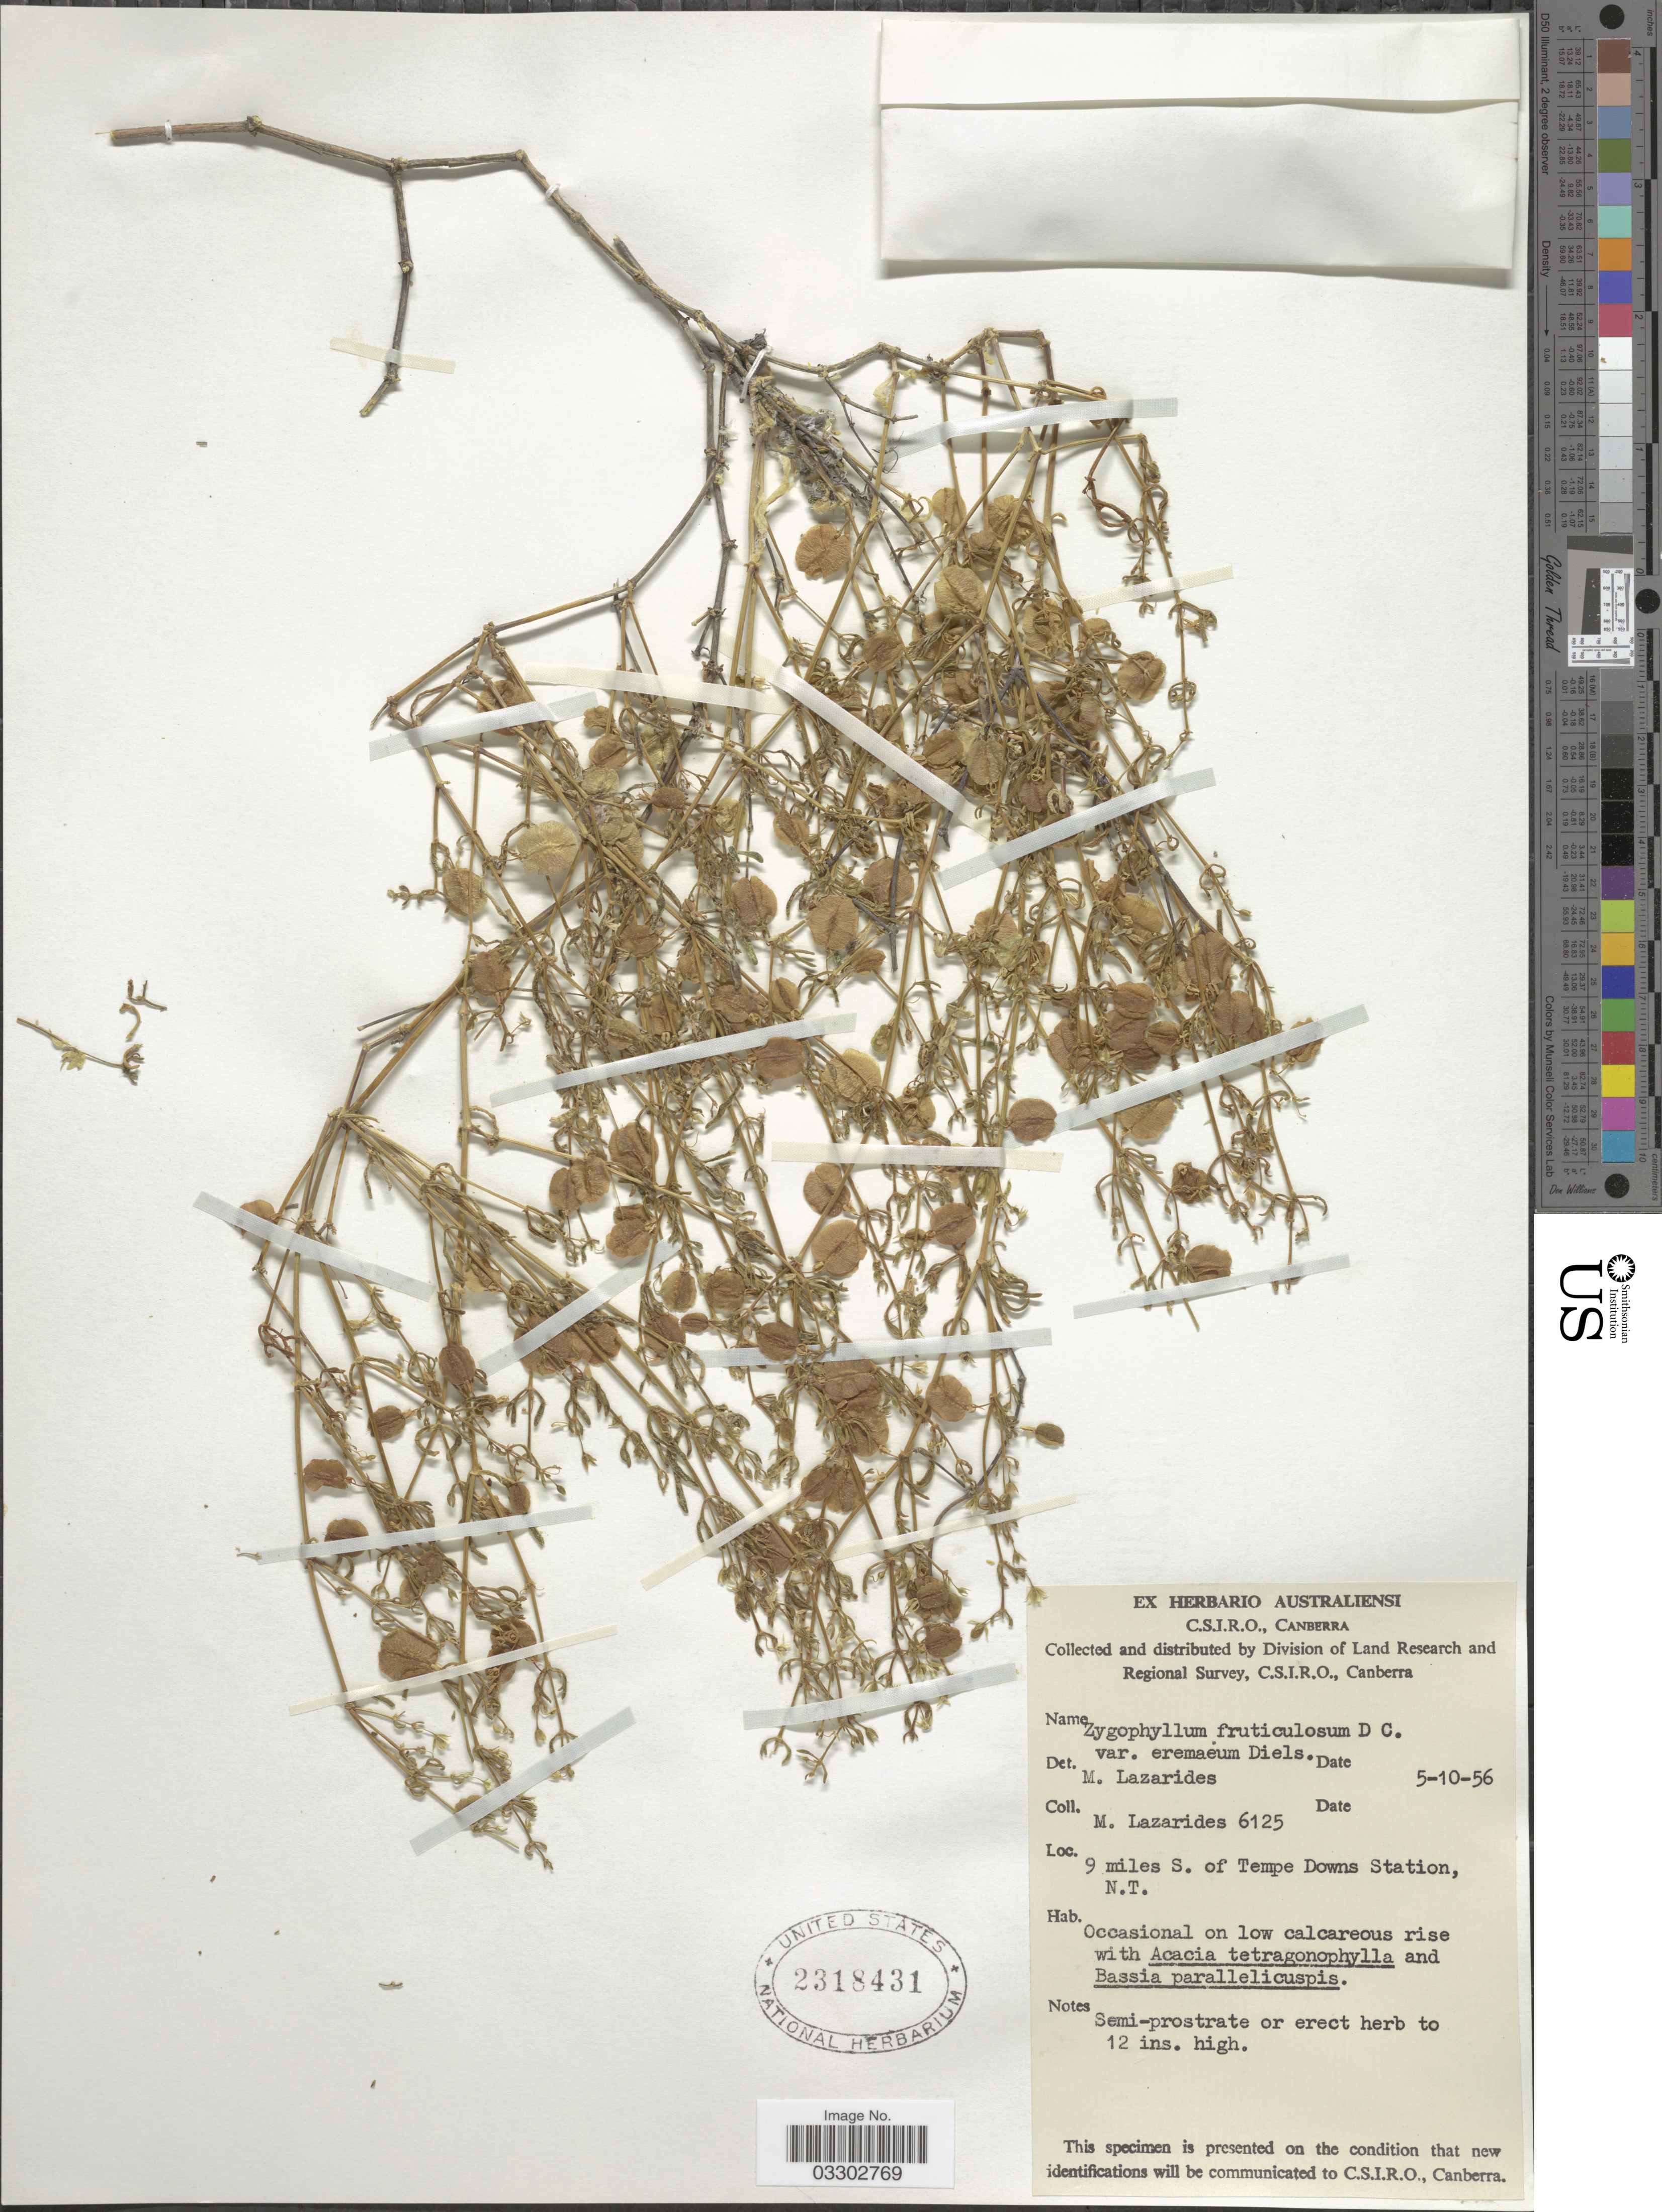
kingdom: Plantae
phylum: Tracheophyta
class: Magnoliopsida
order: Zygophyllales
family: Zygophyllaceae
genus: Roepera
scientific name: Roepera eremaea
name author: (Diels) Beier & Thulin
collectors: M. Lazarides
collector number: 6125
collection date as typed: Transcribed d/m/y: 5/10/56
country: Australia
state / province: Northern Territory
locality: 9 miles S. of Tempe Downs Station.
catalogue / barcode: US 2318431